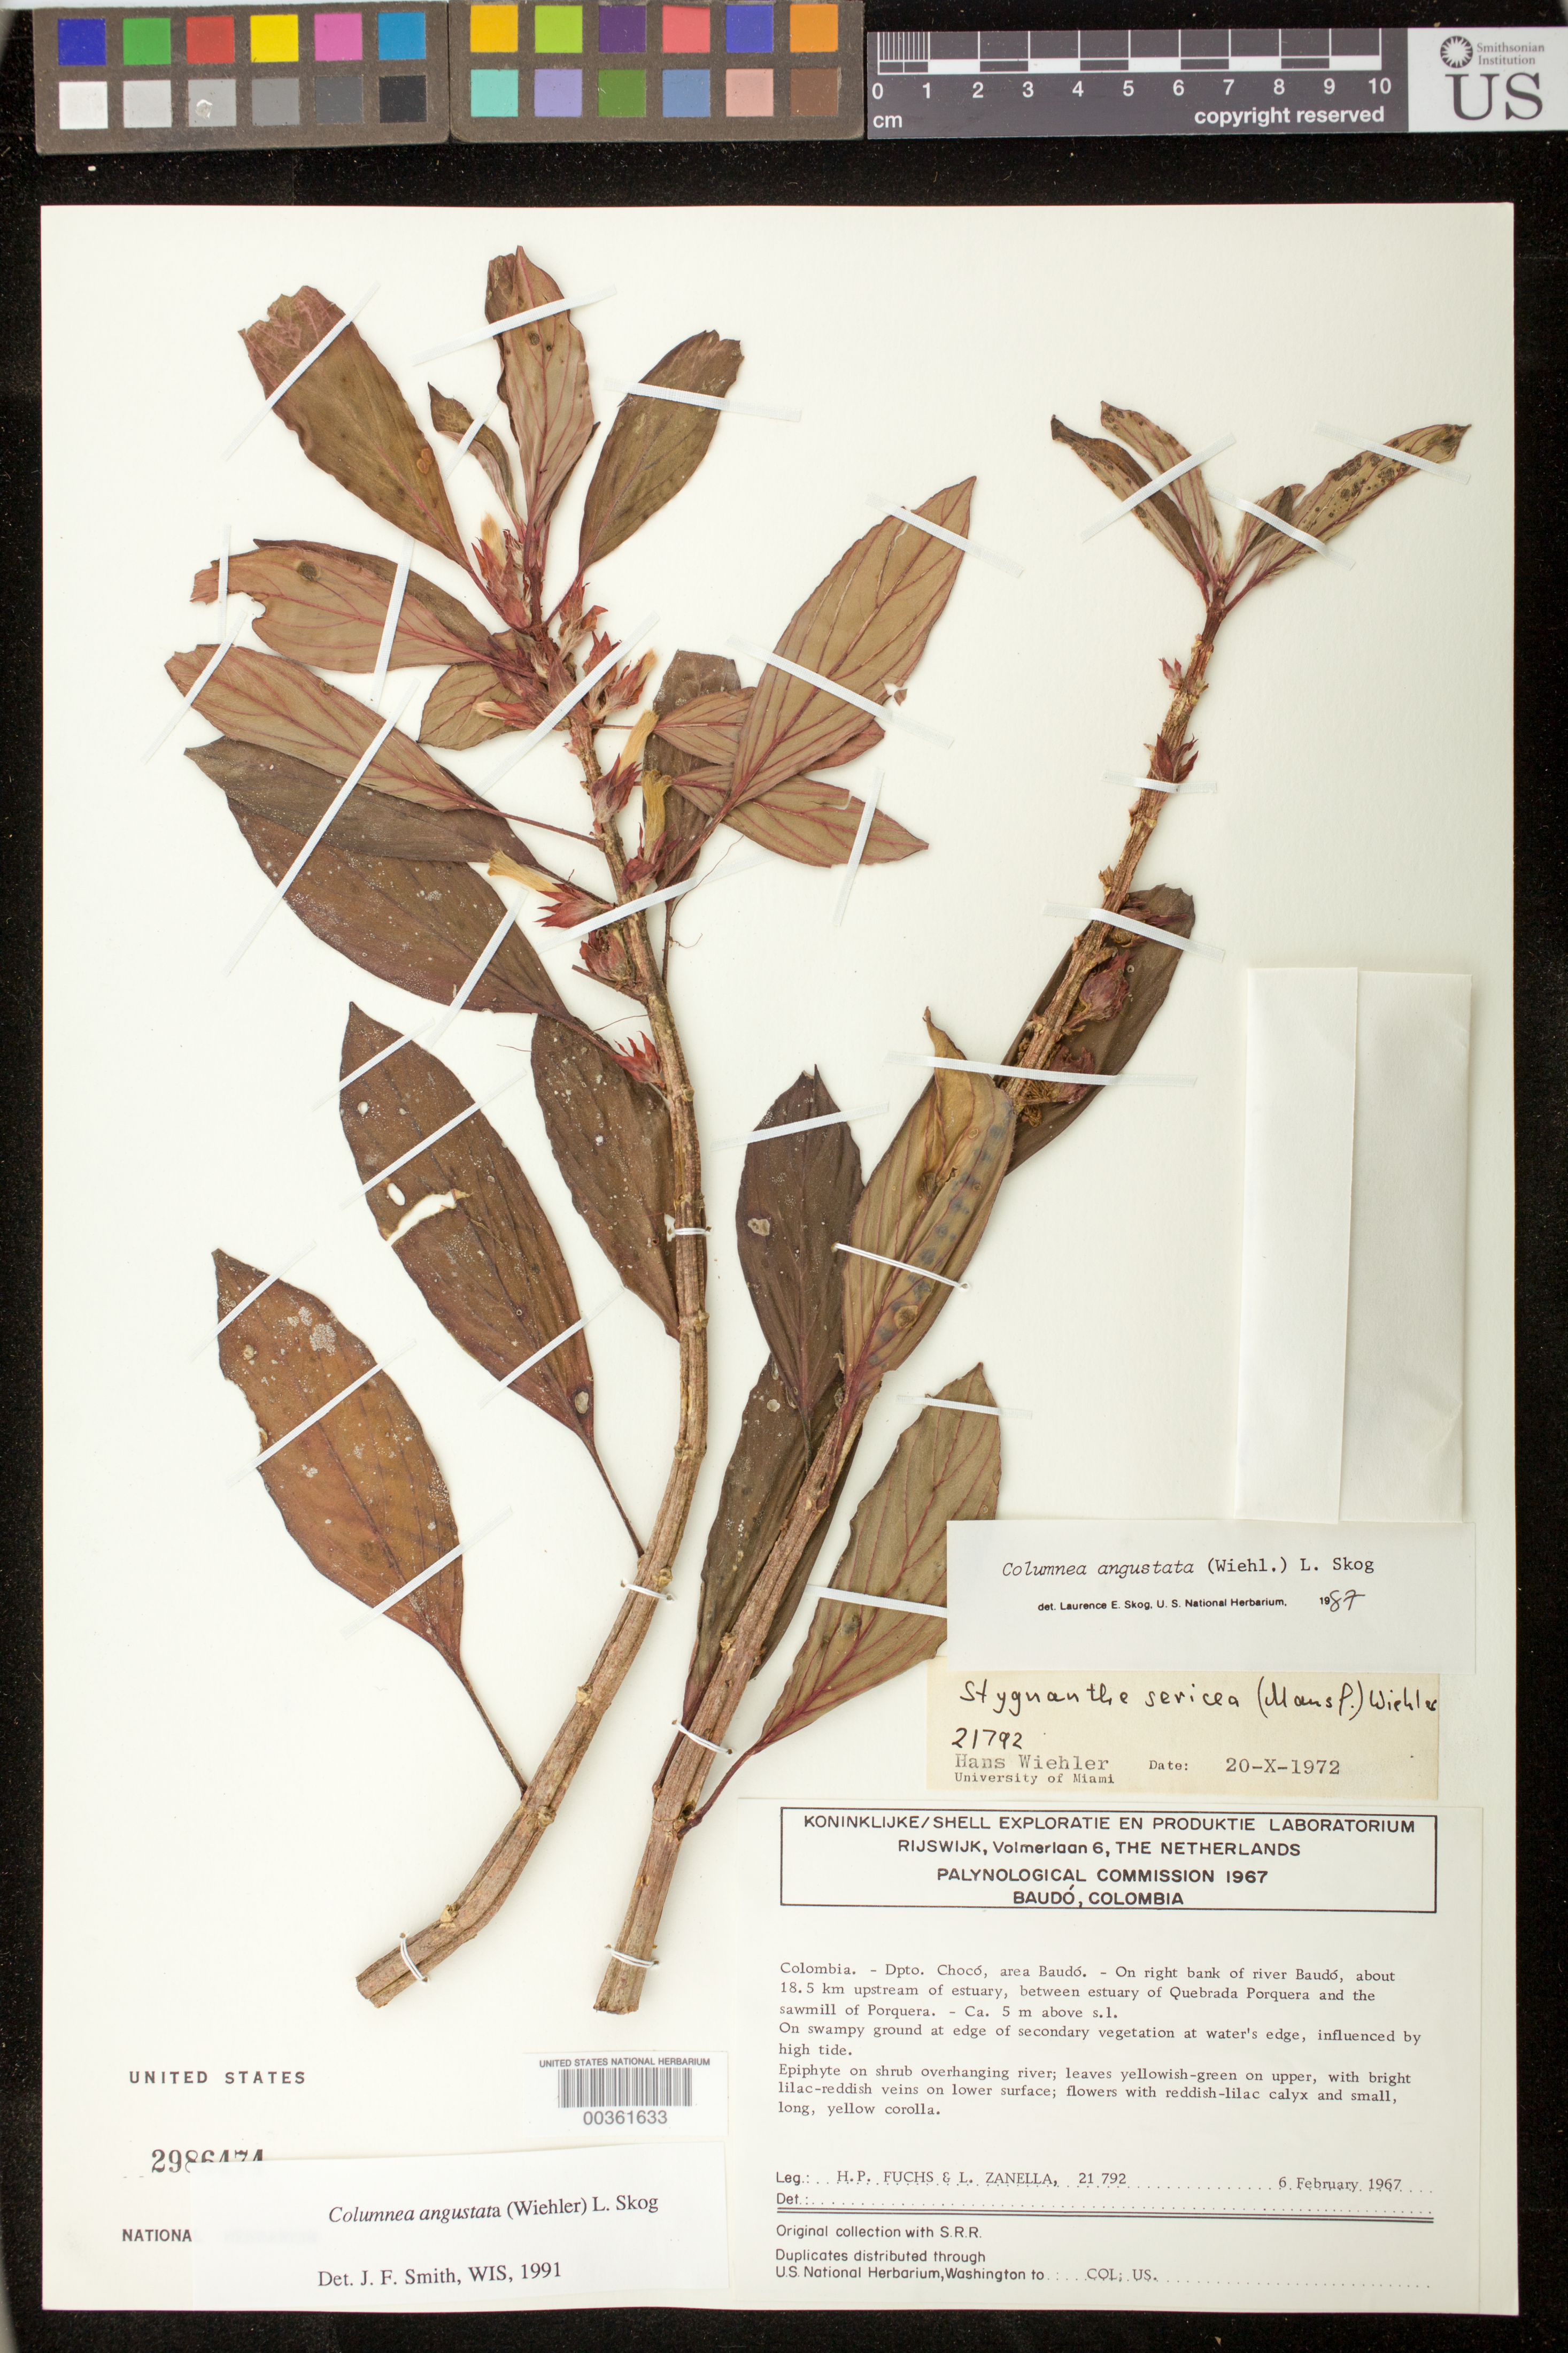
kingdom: Plantae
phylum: Tracheophyta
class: Magnoliopsida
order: Lamiales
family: Gesneriaceae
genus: Columnea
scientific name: Columnea angustata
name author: (Wiehler) L.E. Skog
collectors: H. P. Fuchs & L. Zanella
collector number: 21792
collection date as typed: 06 Feb 1967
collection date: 1967-02-06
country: Colombia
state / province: Chocó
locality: Area Baudo, - on right bank of River Baudo, about 18.5 km upstream of estuary, between estuary of Quebrada Porquera and ...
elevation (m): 5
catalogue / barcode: US 2986474